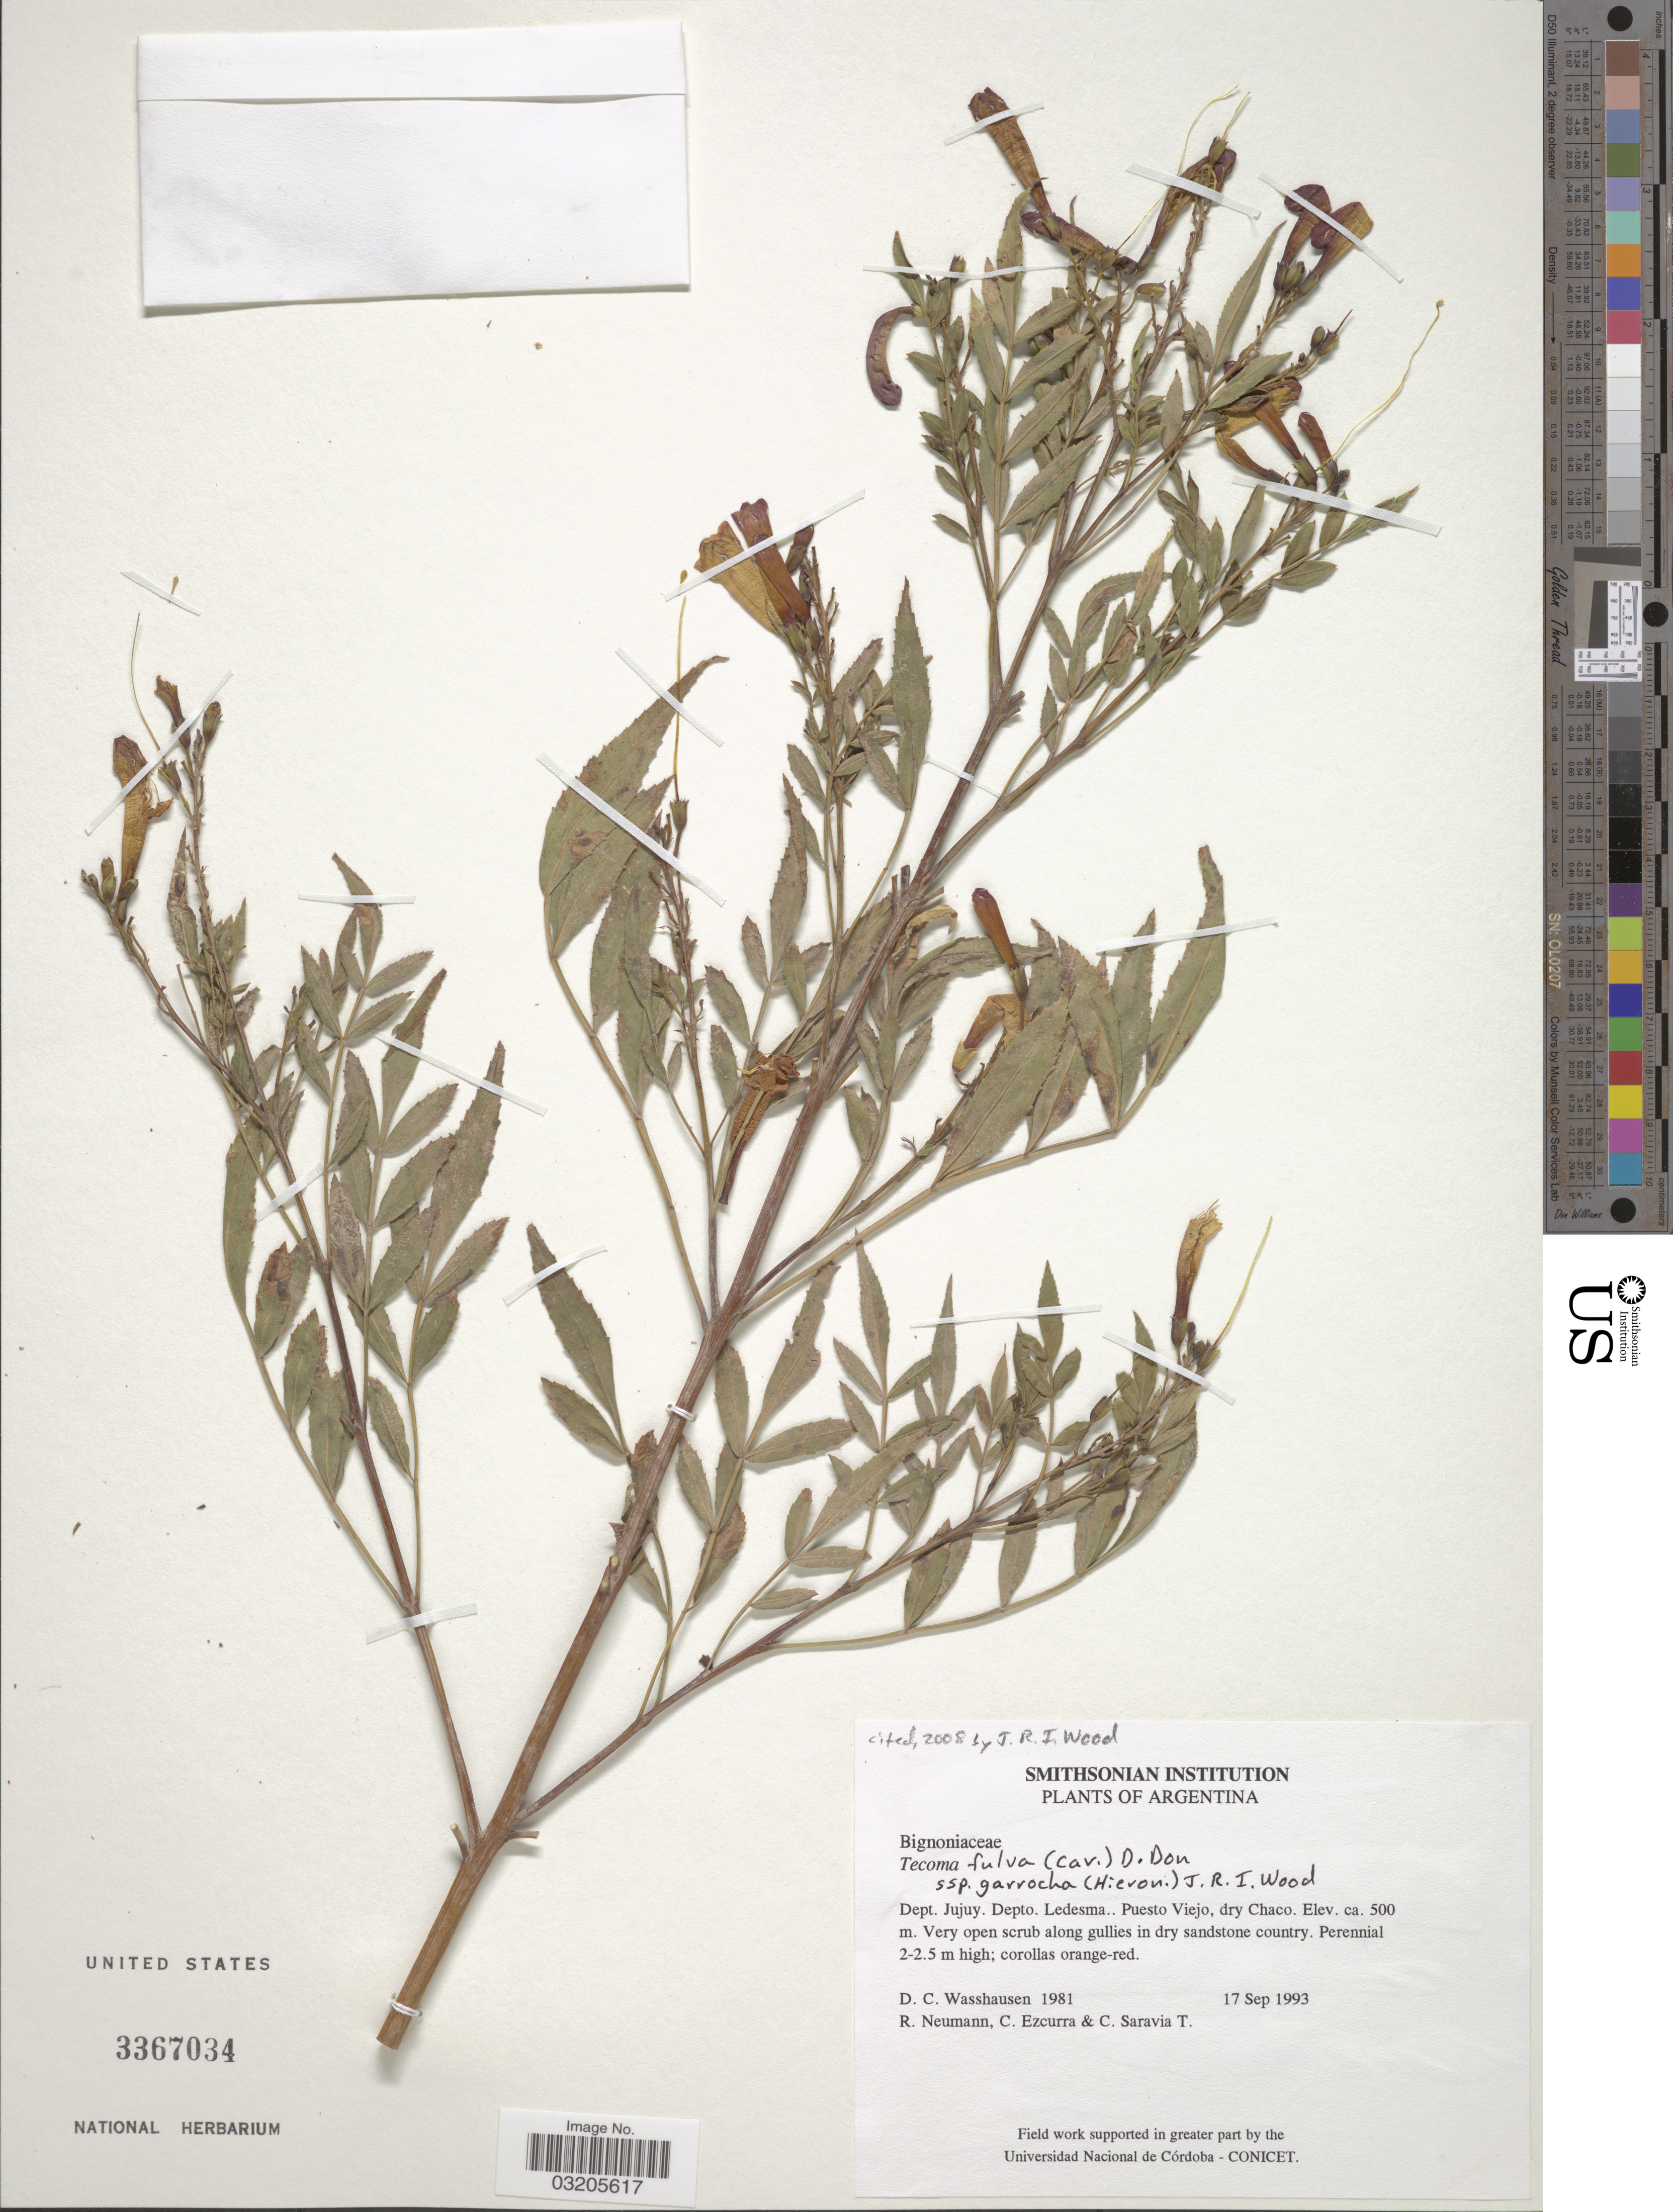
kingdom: Plantae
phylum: Tracheophyta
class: Magnoliopsida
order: Lamiales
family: Bignoniaceae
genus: Tecoma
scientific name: Tecoma stans subsp. garrocha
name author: J.R.I. Wood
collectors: D. C. Wasshausen, R. Neumann, C. Ezcurra & C. Saravia T.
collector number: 1981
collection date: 1993-09-17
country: Argentina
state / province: Jujuy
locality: Dept. Jujuy. Depto. Ledesma.. Puesto Viejo, dry Chaco.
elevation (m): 500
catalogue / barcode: US 3367034